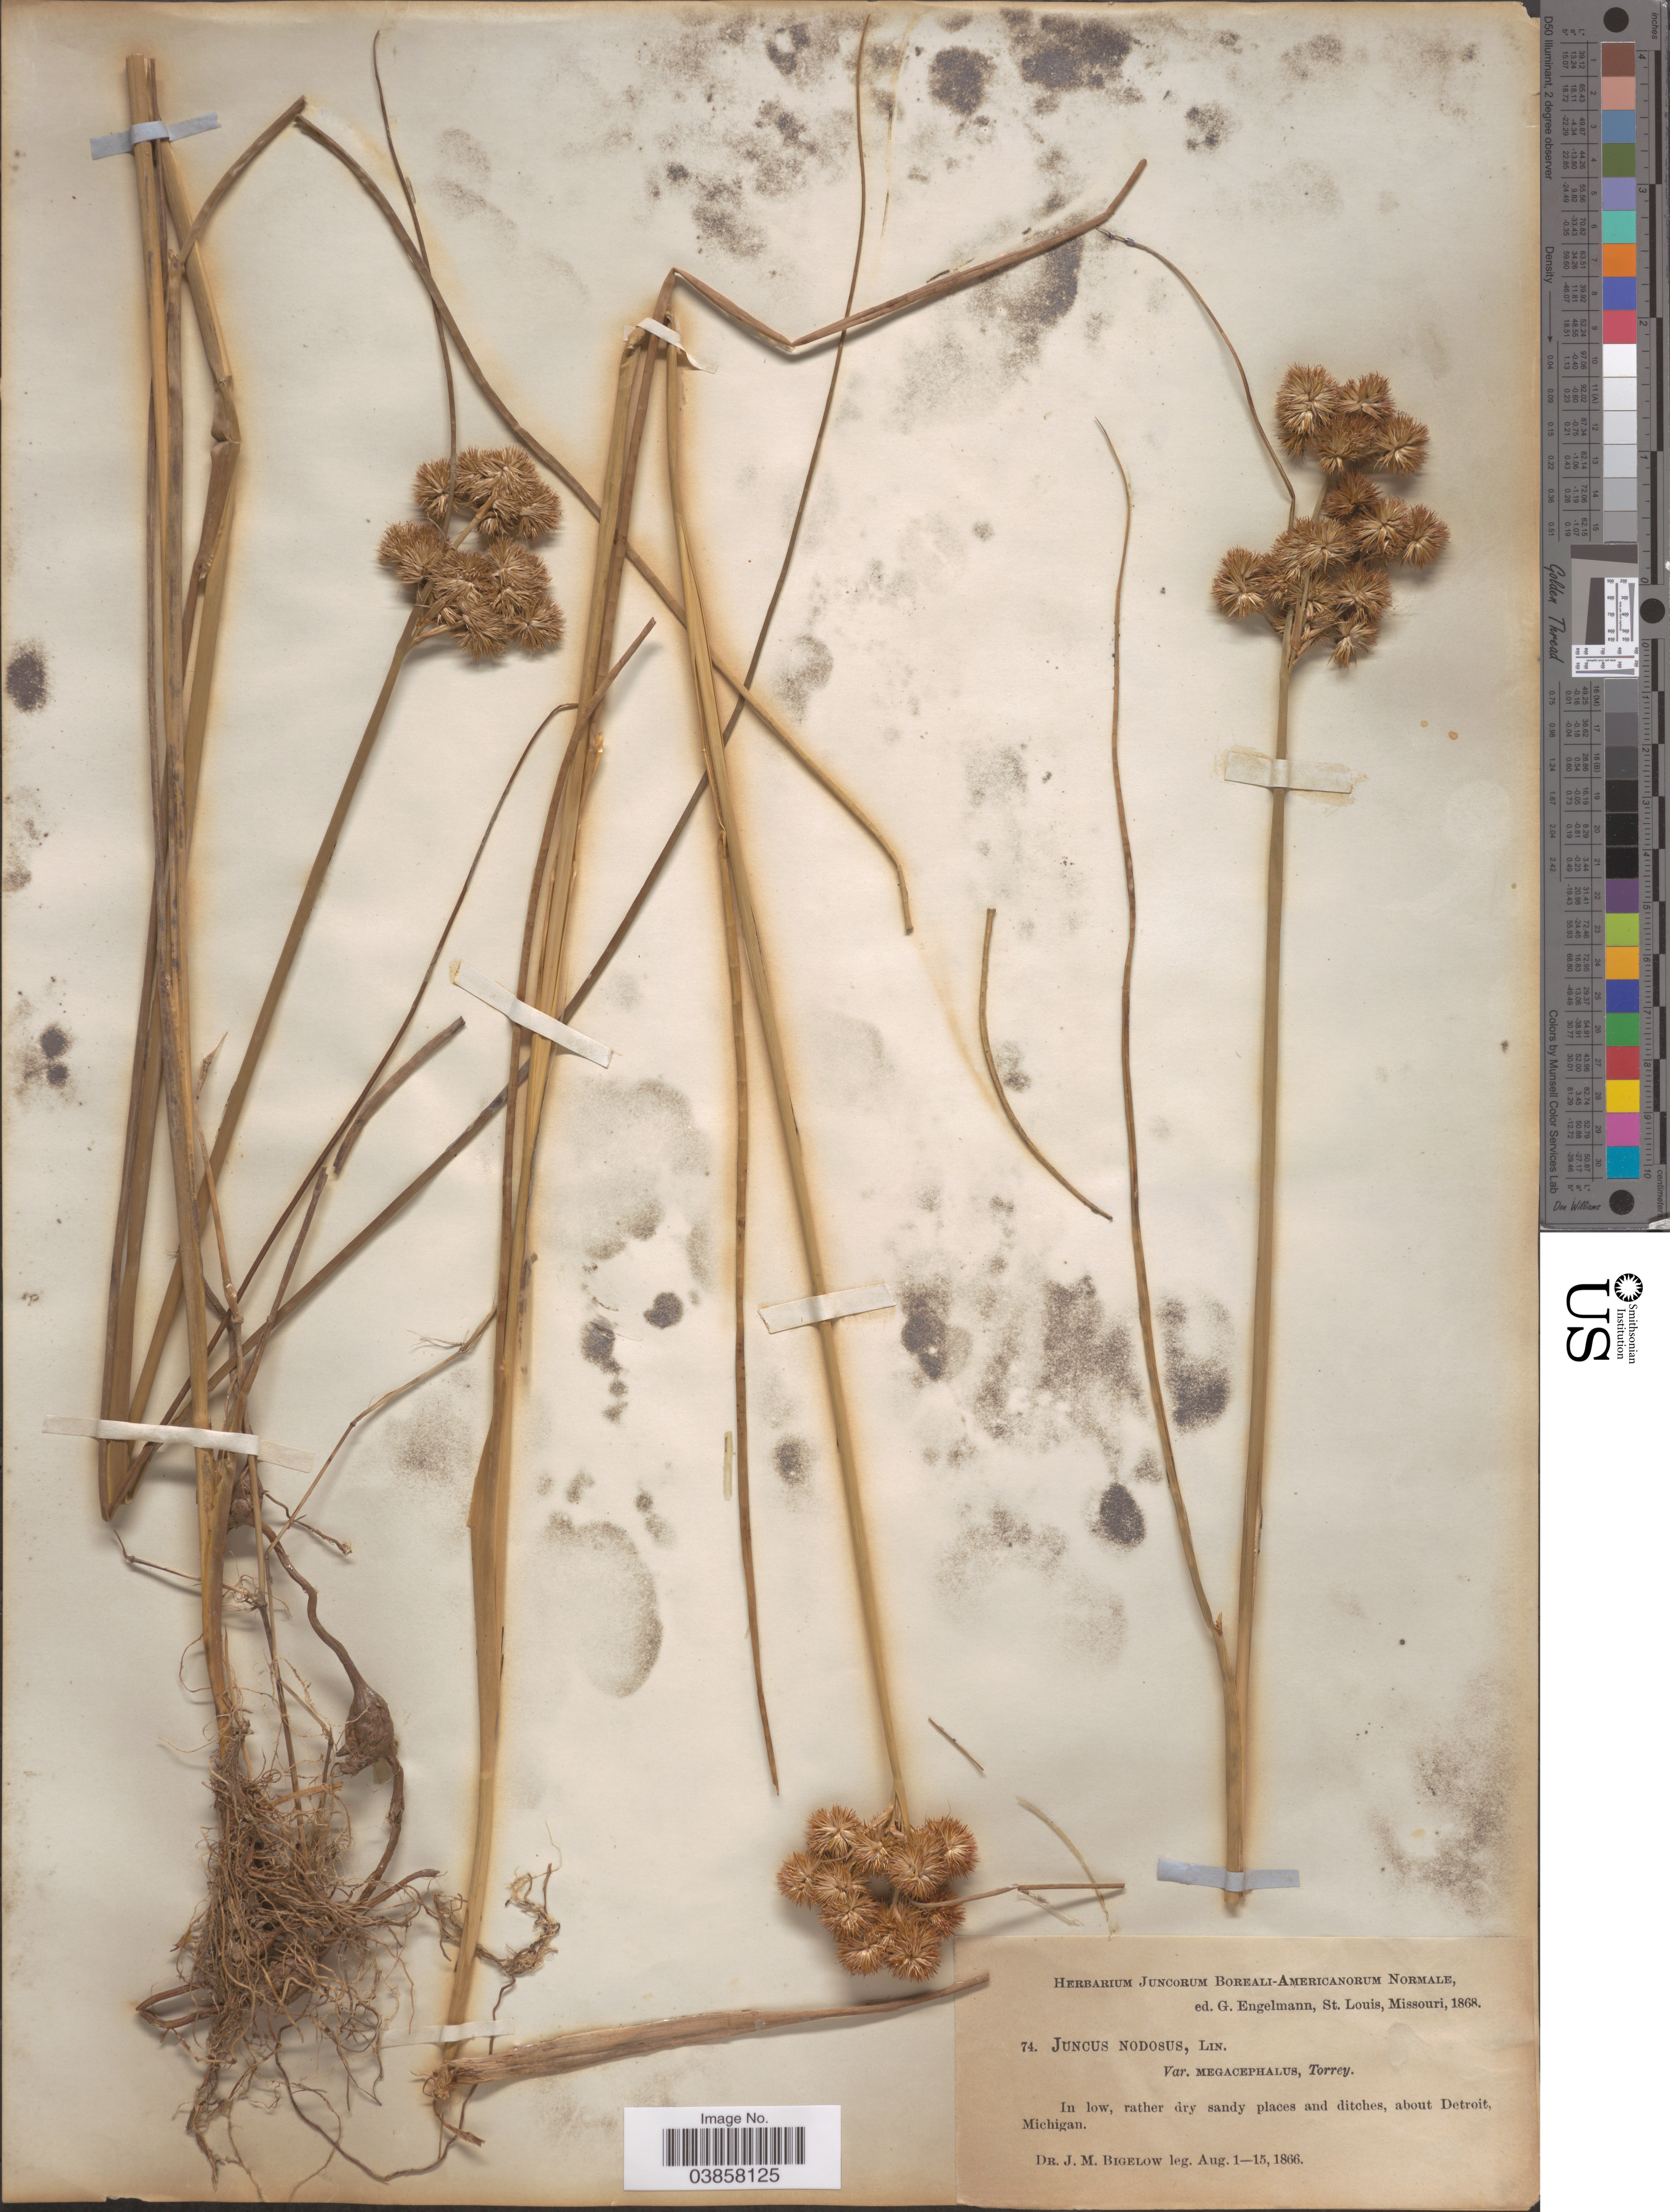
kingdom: Plantae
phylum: Tracheophyta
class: Liliopsida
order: Poales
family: Juncaceae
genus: Juncus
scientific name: Juncus torreyi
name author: Coville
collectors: J. M. Bigelow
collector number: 74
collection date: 1866-08-01/1866-08-15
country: United States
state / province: Michigan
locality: About Detroit.